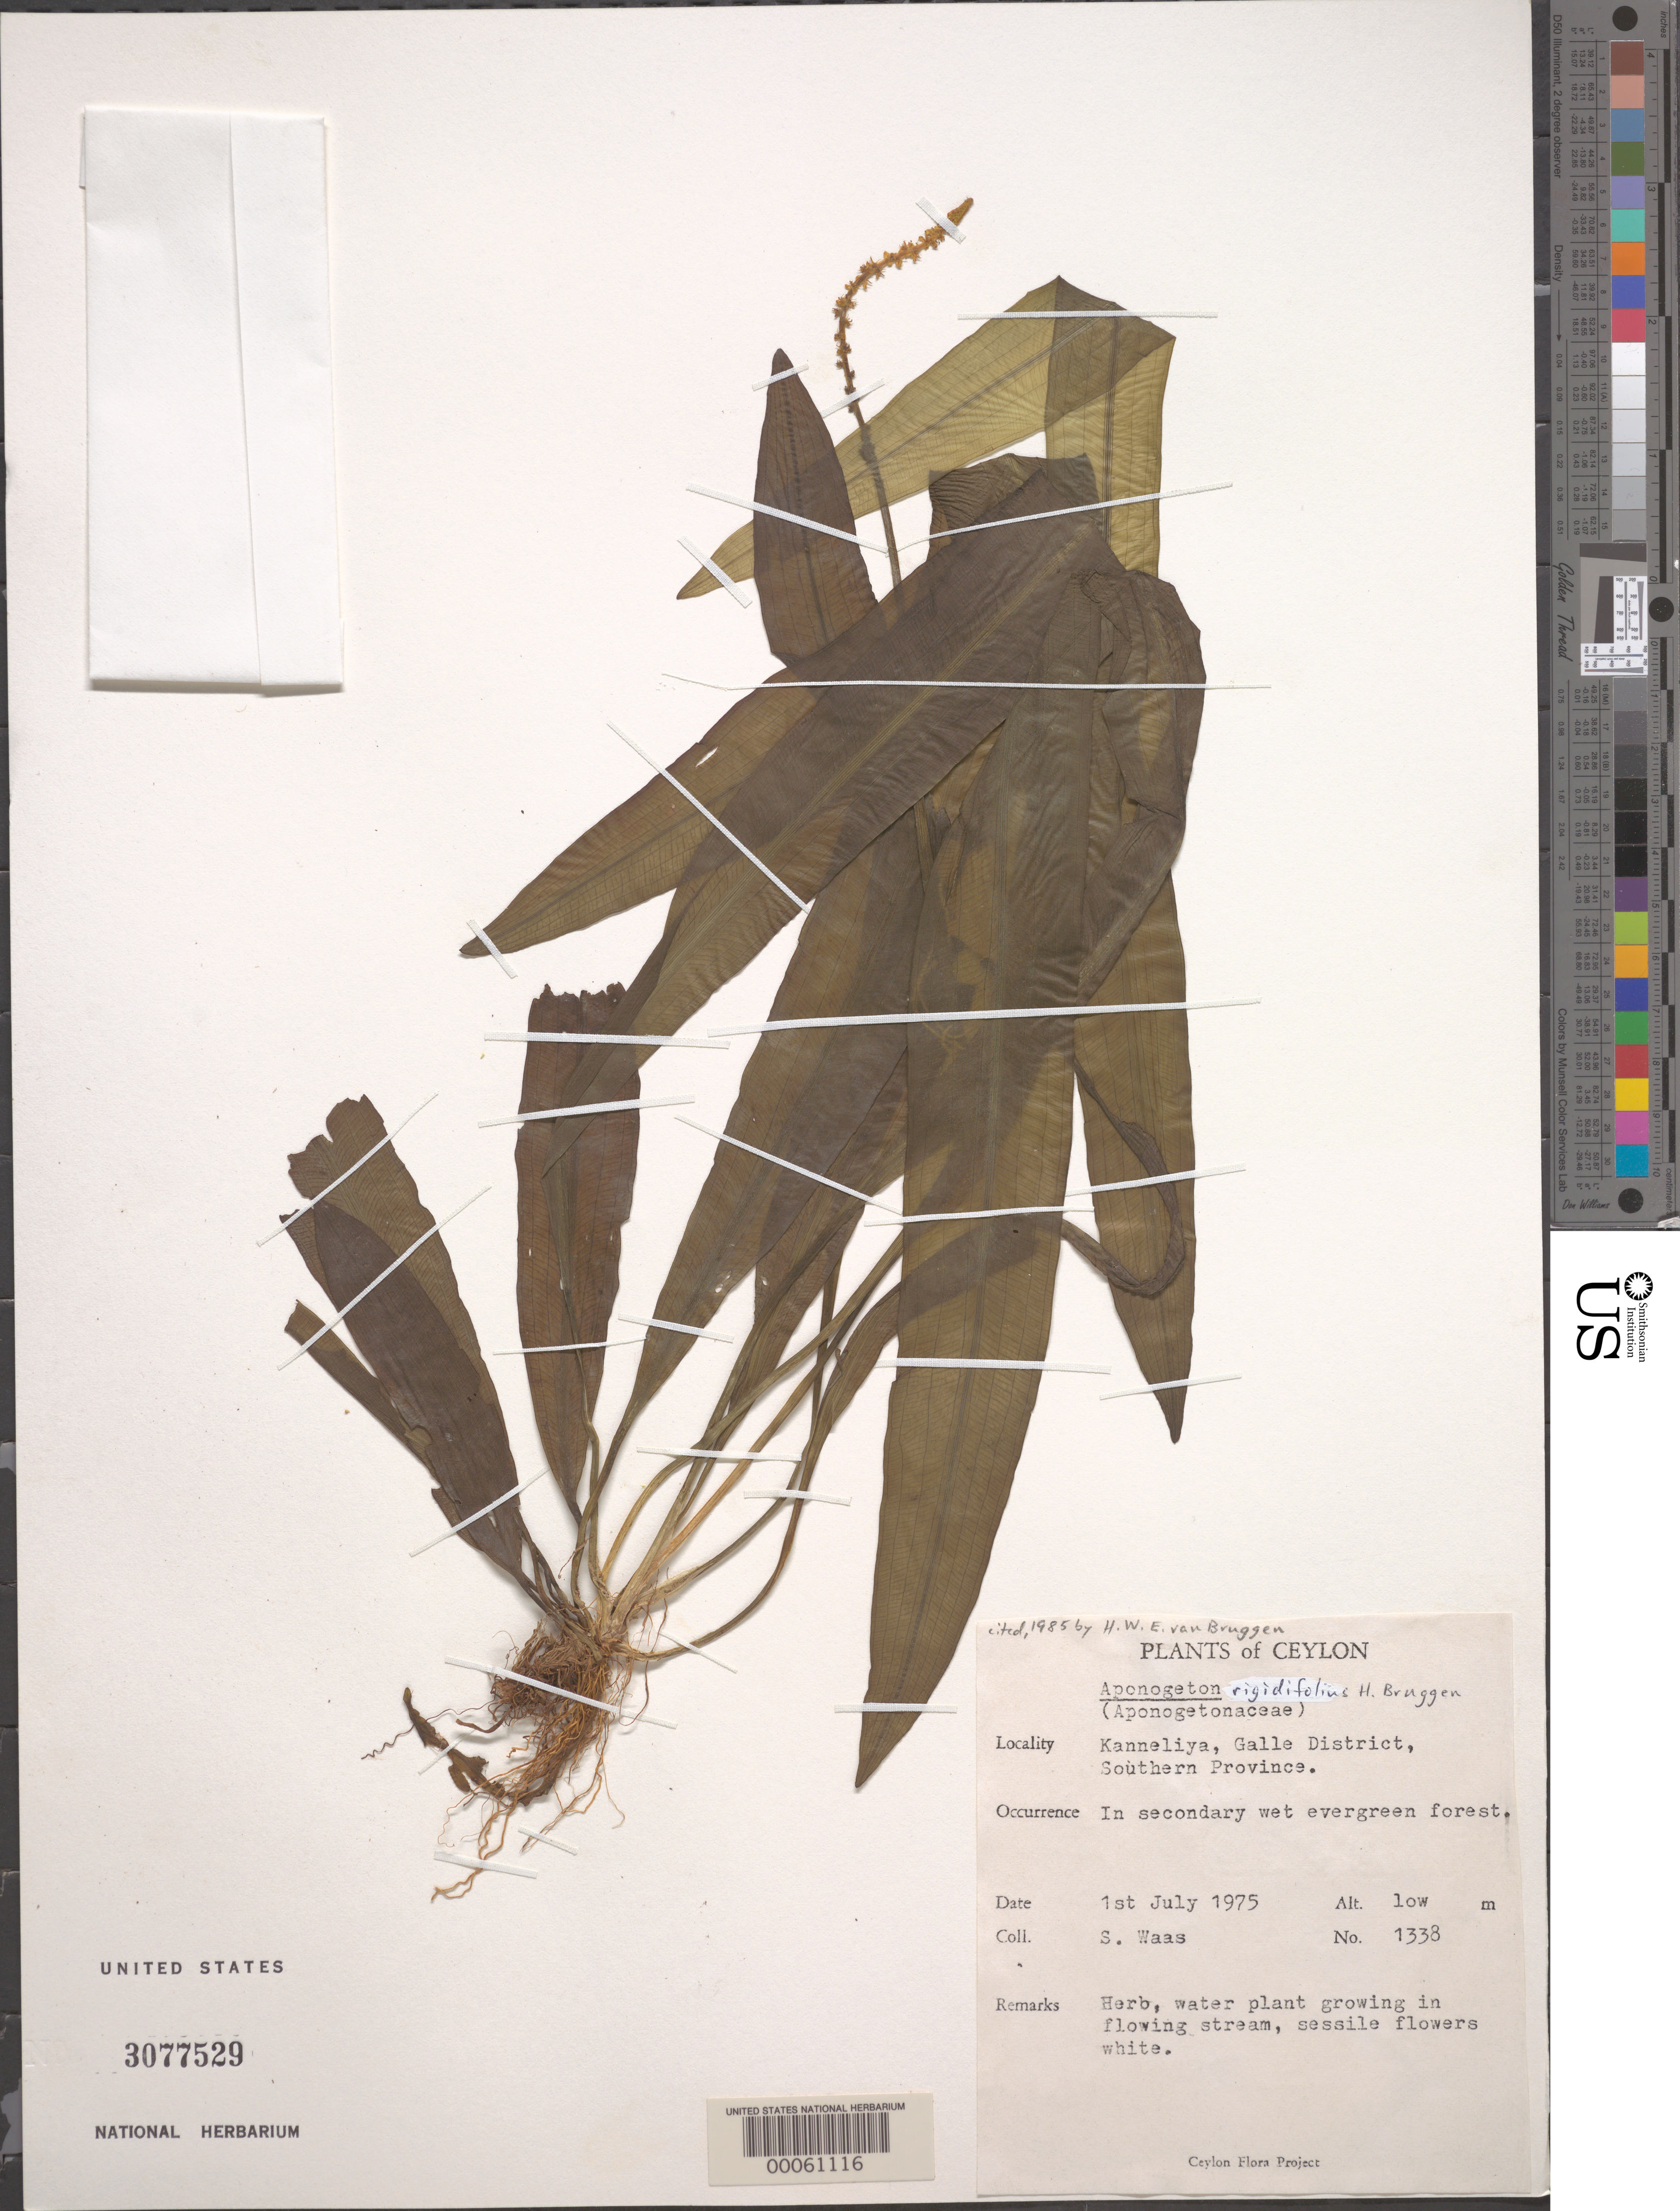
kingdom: Plantae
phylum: Tracheophyta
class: Liliopsida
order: Alismatales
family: Aponogetonaceae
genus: Aponogeton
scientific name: Aponogeton rigidifolius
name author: H. Bruggen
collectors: S. Waas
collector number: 1338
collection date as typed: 01 Jul 1975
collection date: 1975-07-01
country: Sri Lanka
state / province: Southern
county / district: Galle Dist.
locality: Kanneliya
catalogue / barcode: US 3077529